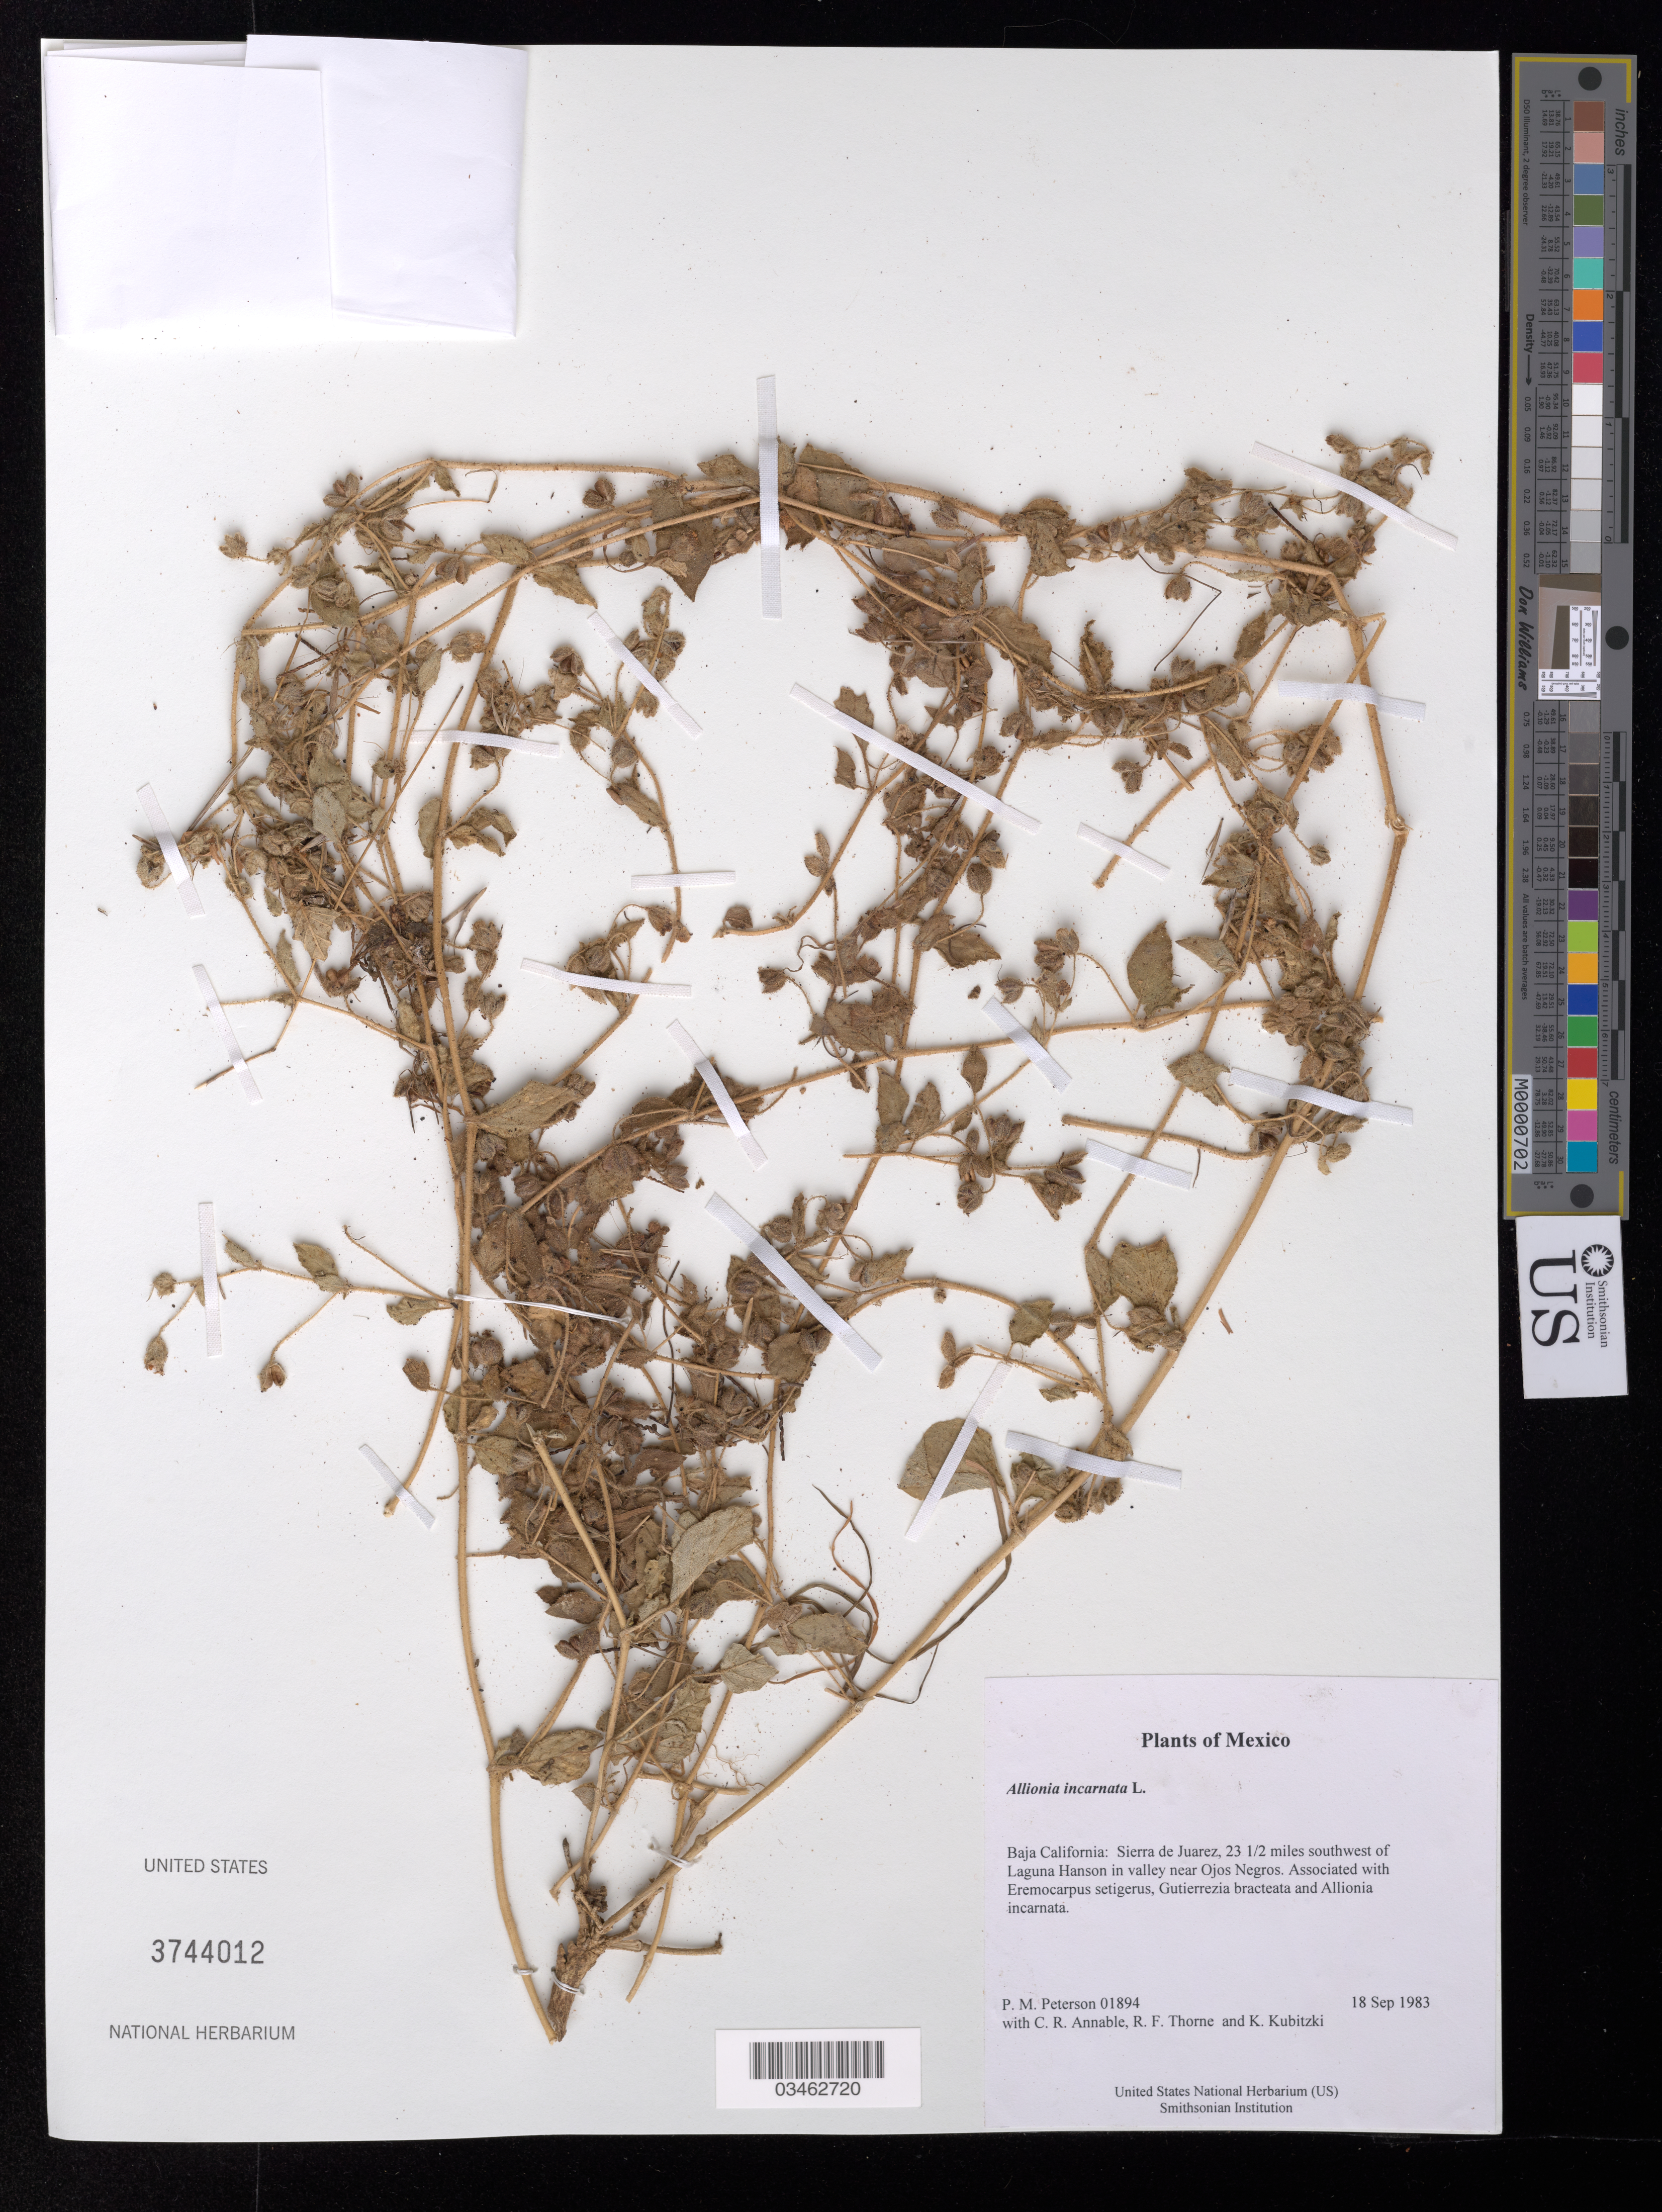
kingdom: Plantae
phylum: Tracheophyta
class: Magnoliopsida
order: Caryophyllales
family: Nyctaginaceae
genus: Allionia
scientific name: Allionia incarnata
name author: L.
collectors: P. M. Peterson, C. R. Annable, R. F. Thorne & K. Kubitzki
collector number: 01894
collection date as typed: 18 Sep 1983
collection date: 1983-09-18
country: Mexico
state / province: Baja California Norte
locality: Sierra de Juarez, 23 1/2 miles southwest of Laguna Hanson in valley near Ojos Negros.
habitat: Associated with Eremocarpus setigerus, Gutierrezia bracteata and Allionia incarnata.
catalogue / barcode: US 3744012